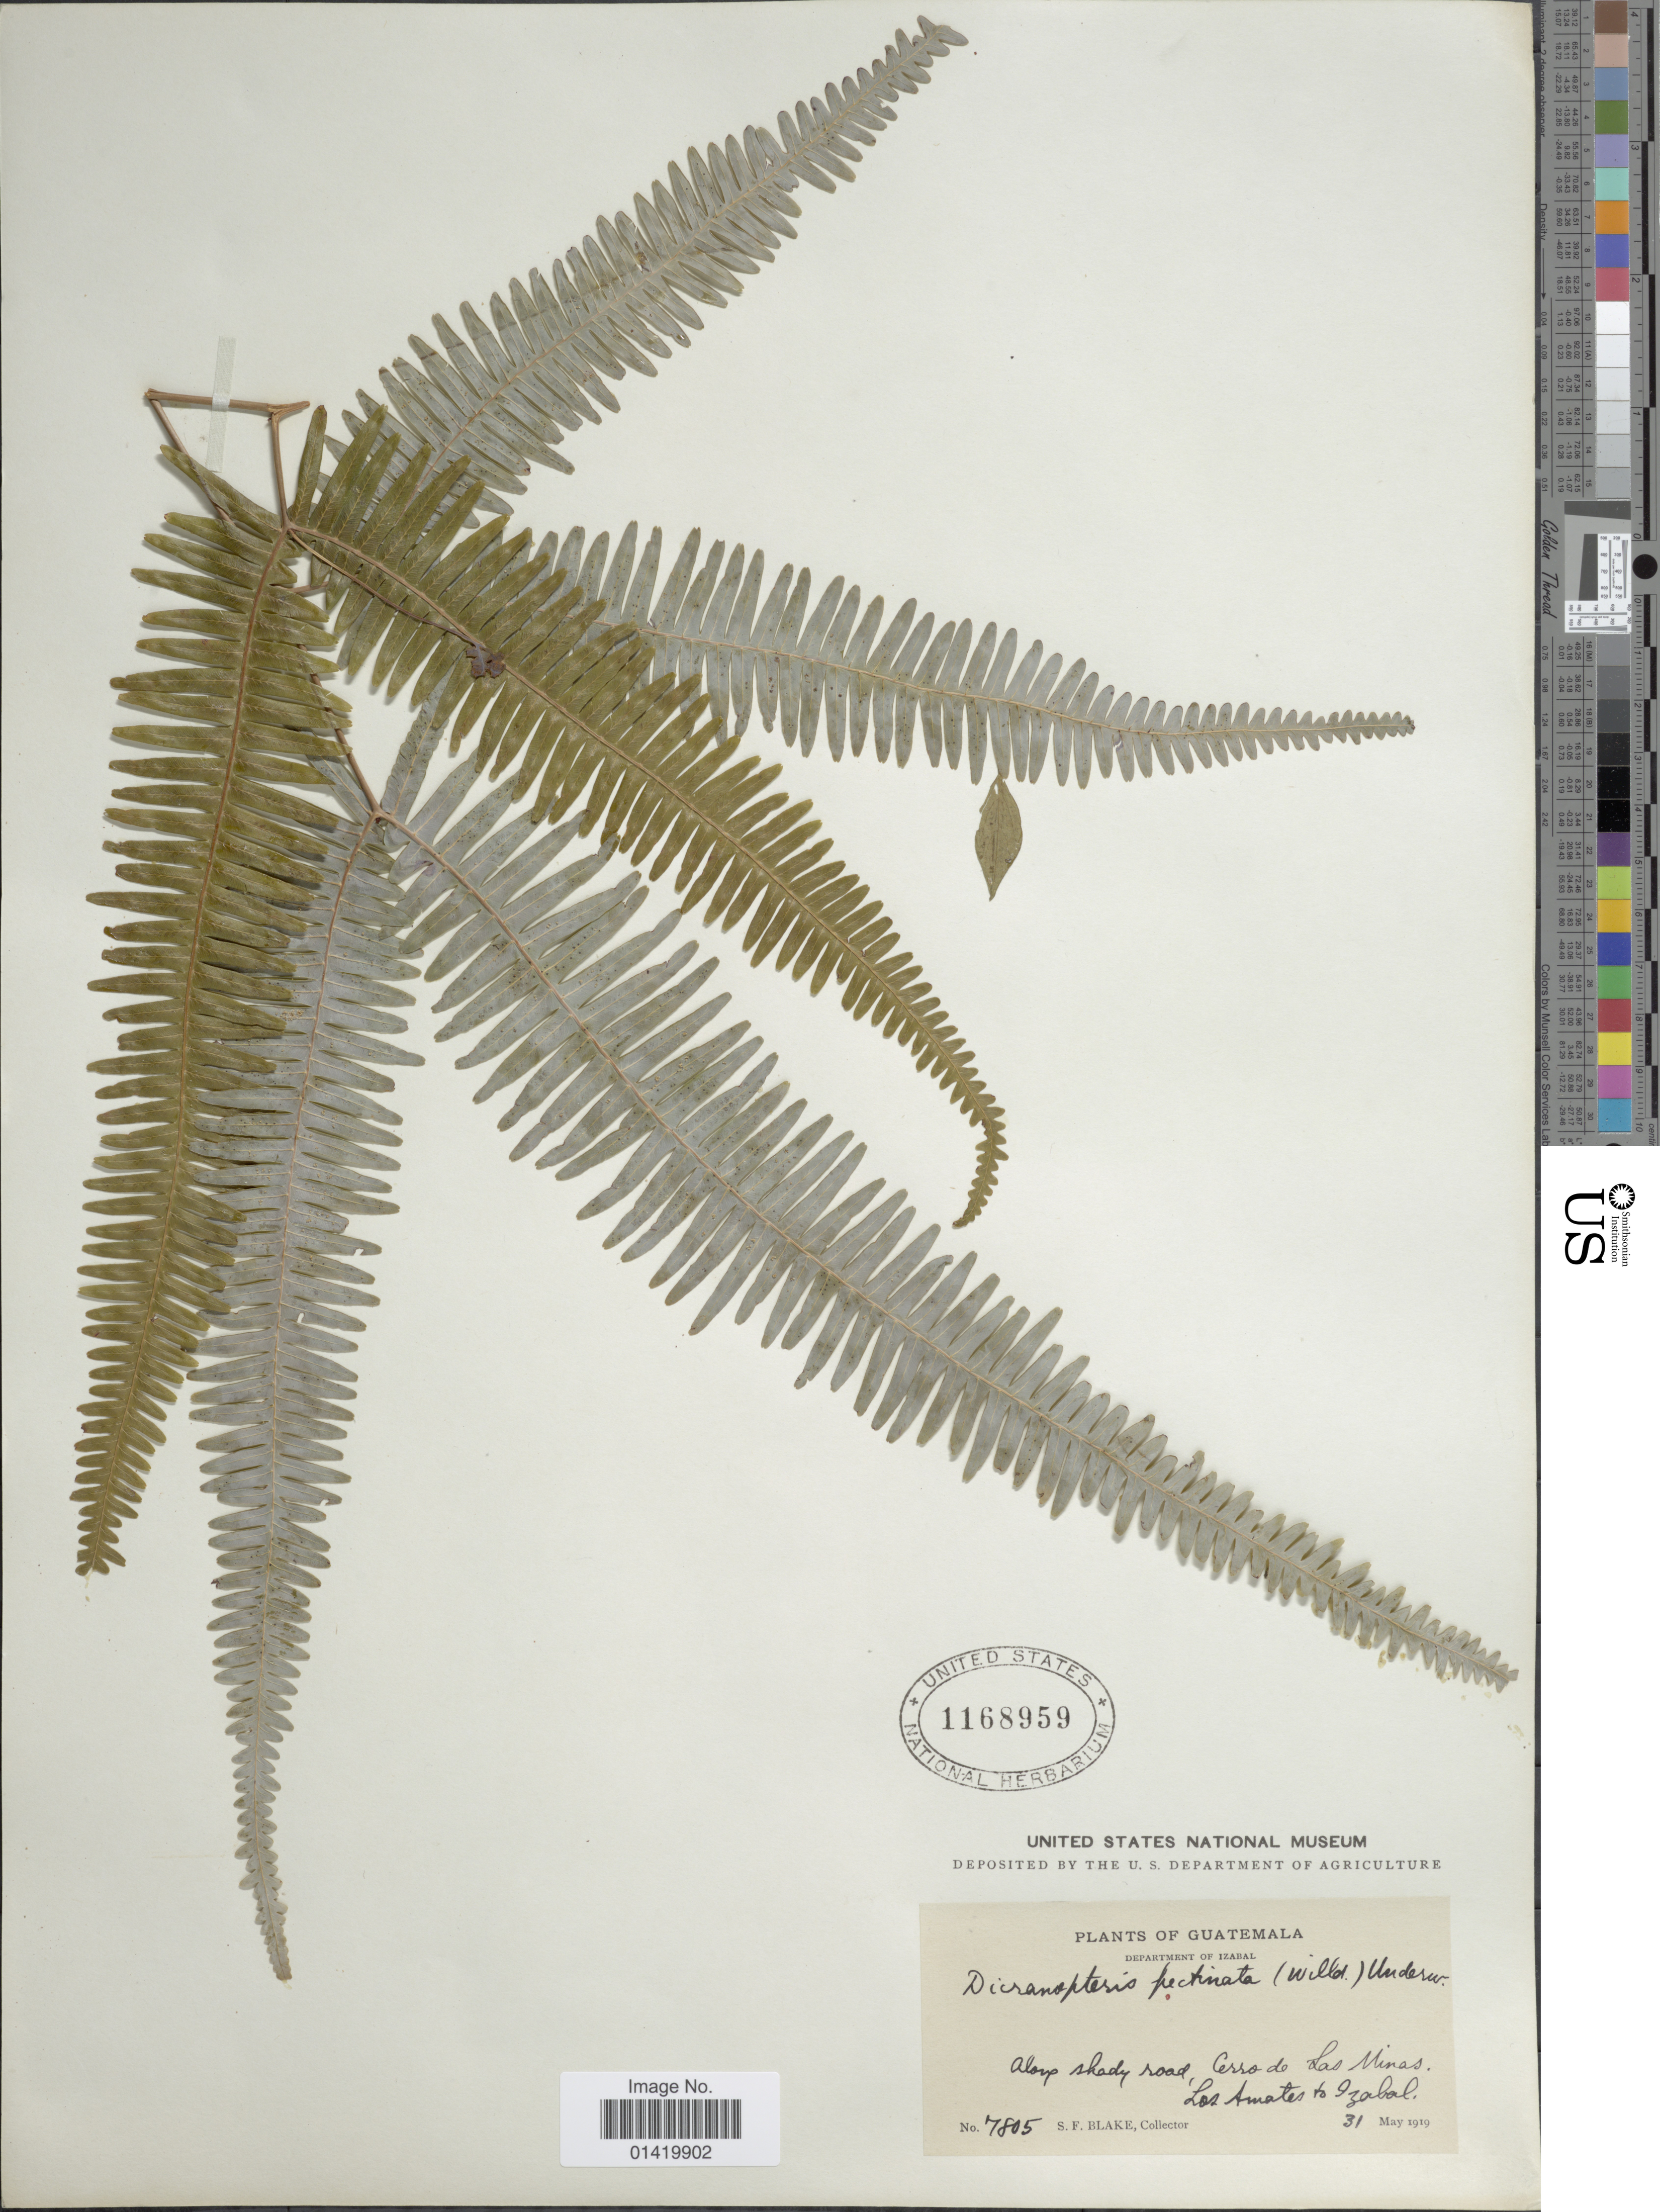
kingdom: Plantae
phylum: Tracheophyta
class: Polypodiopsida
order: Gleicheniales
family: Gleicheniaceae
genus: Gleichenella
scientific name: Gleichenella pectinata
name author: (Willd.) Ching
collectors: S. Blake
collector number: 7805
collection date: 1919-05-31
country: Guatemala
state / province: Izabal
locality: Department of Izabal, Along shady road, Cerro de Las Minas, Los Amtes to Izabal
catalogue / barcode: US 1168959